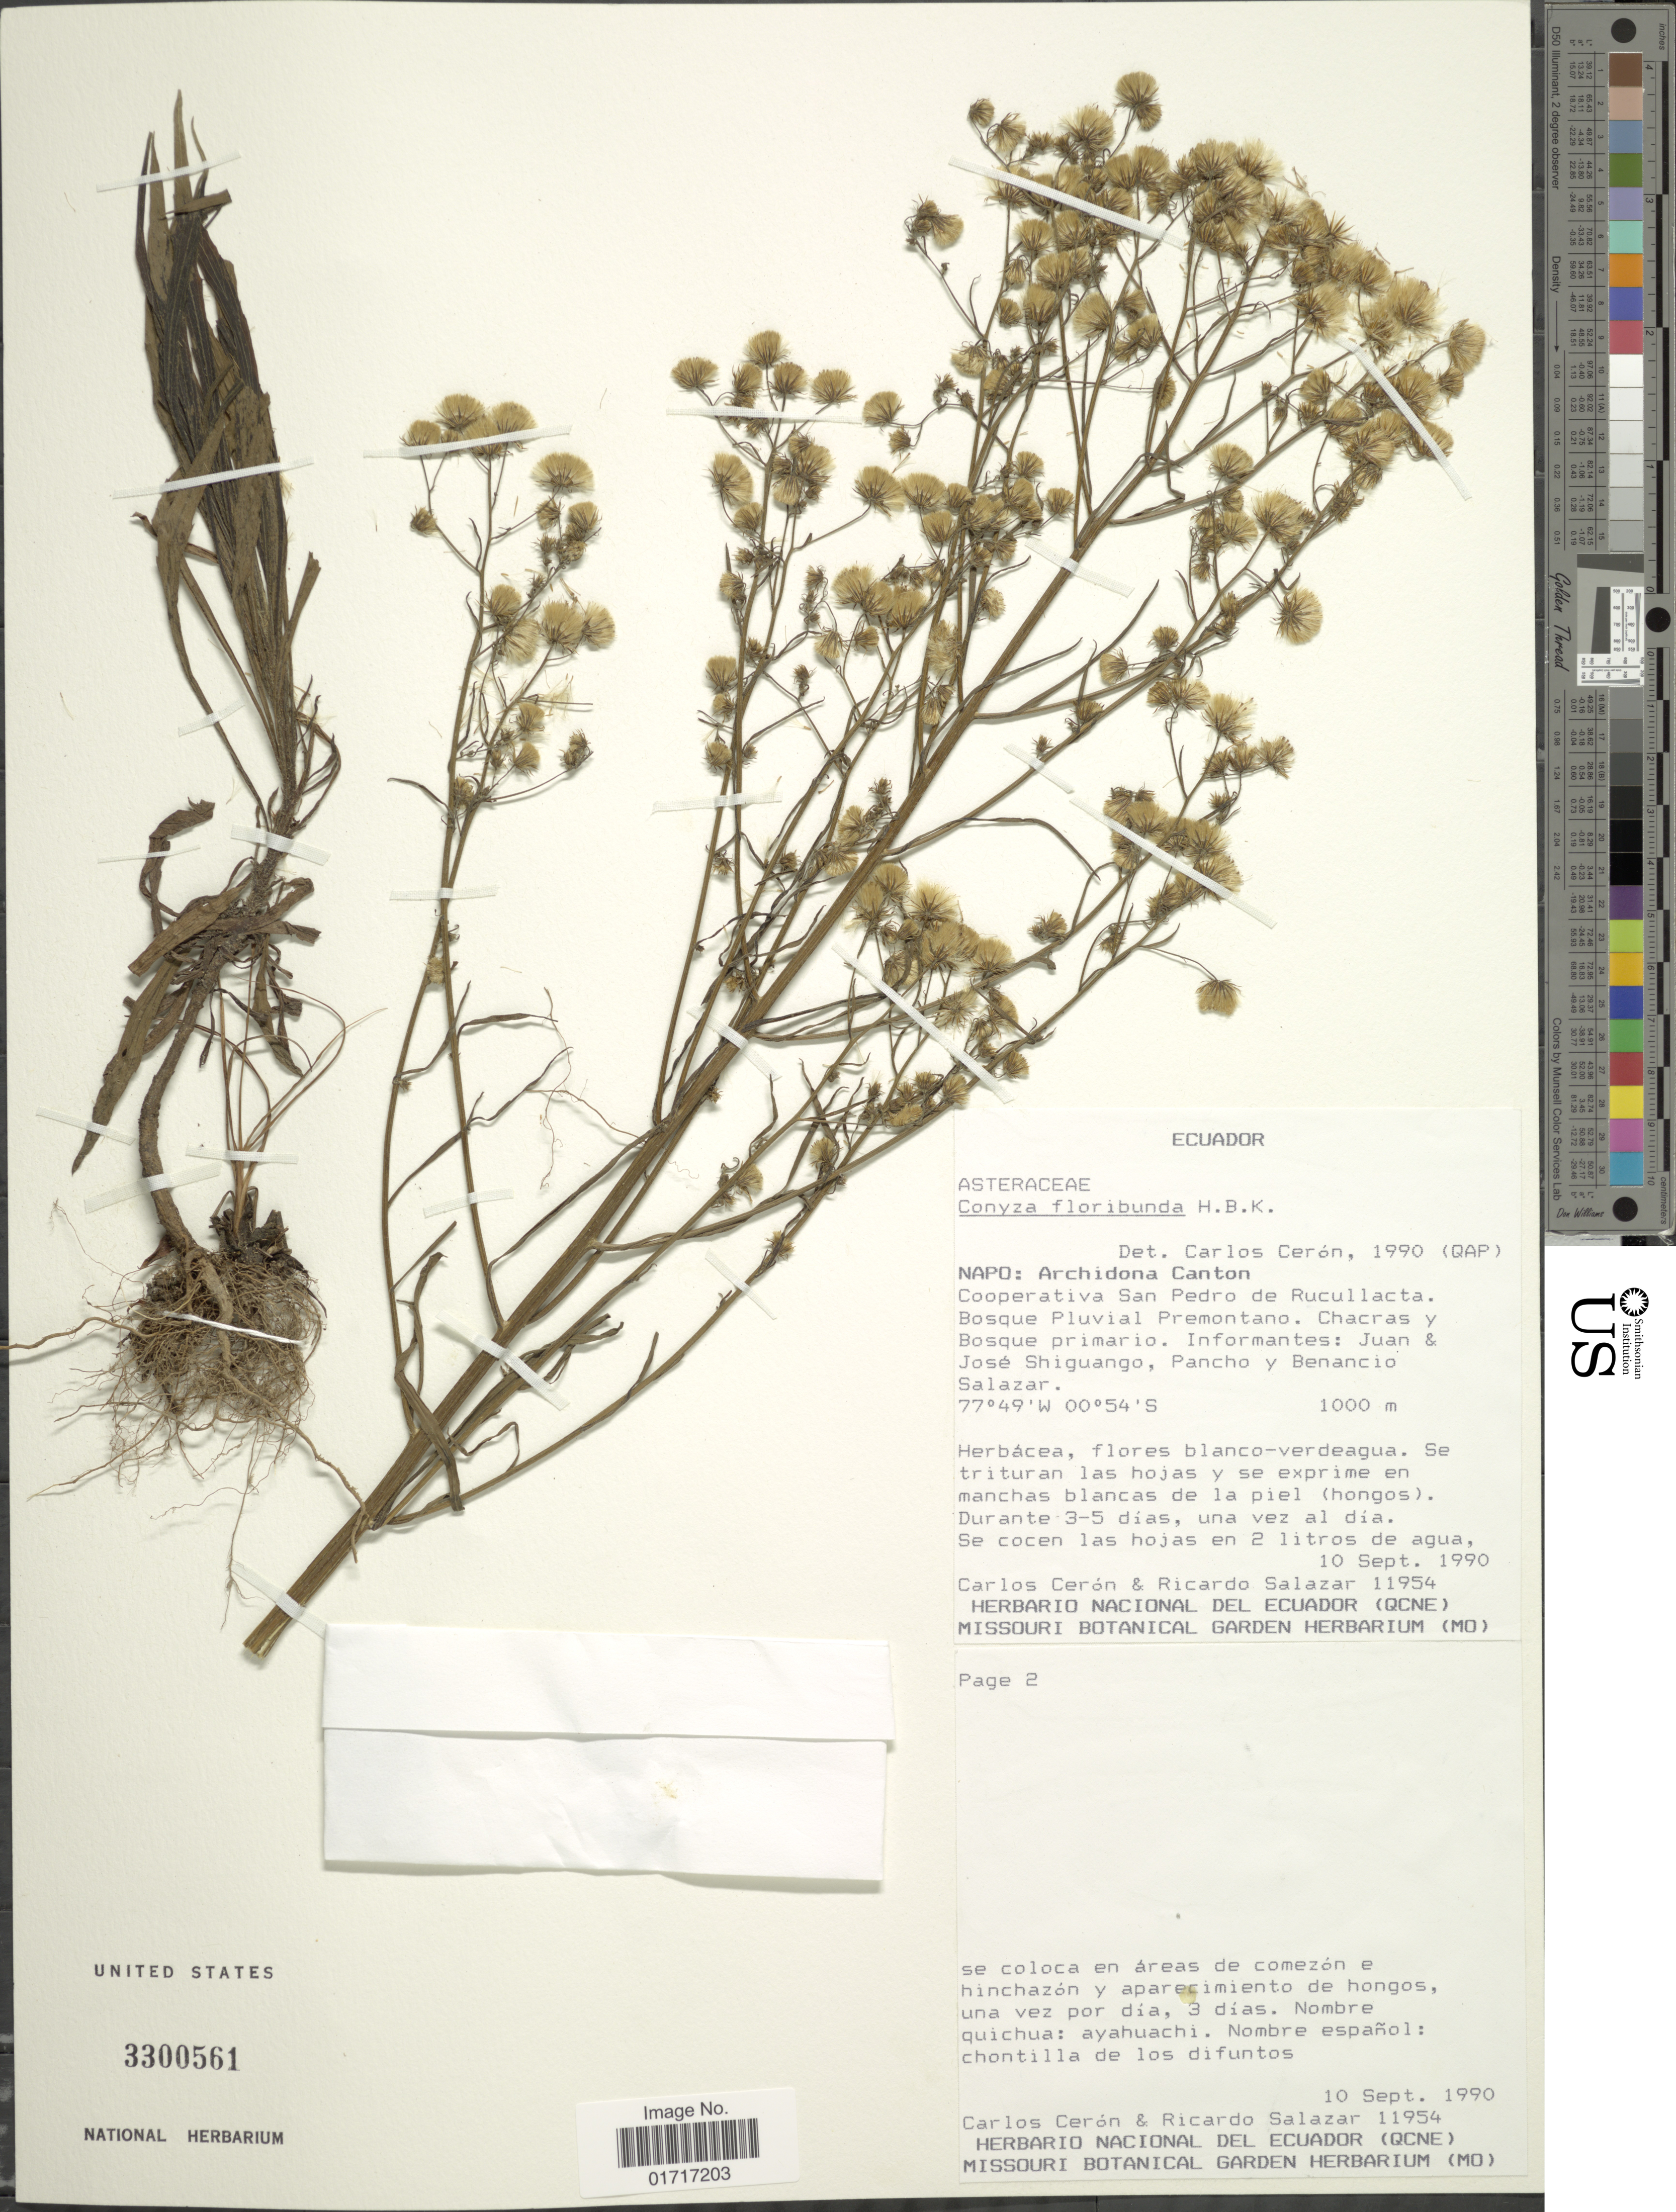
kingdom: Plantae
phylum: Tracheophyta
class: Magnoliopsida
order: Asterales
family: Asteraceae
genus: Conyza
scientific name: Conyza floribunda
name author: Kunth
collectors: C. E. Cerón M. & R. Salazar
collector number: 11954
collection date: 1990-09-10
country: Ecuador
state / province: Napo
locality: Napo: Archidona Canton. Cooperativa San Pedro de Rucullacta,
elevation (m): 1000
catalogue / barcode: US 3300561